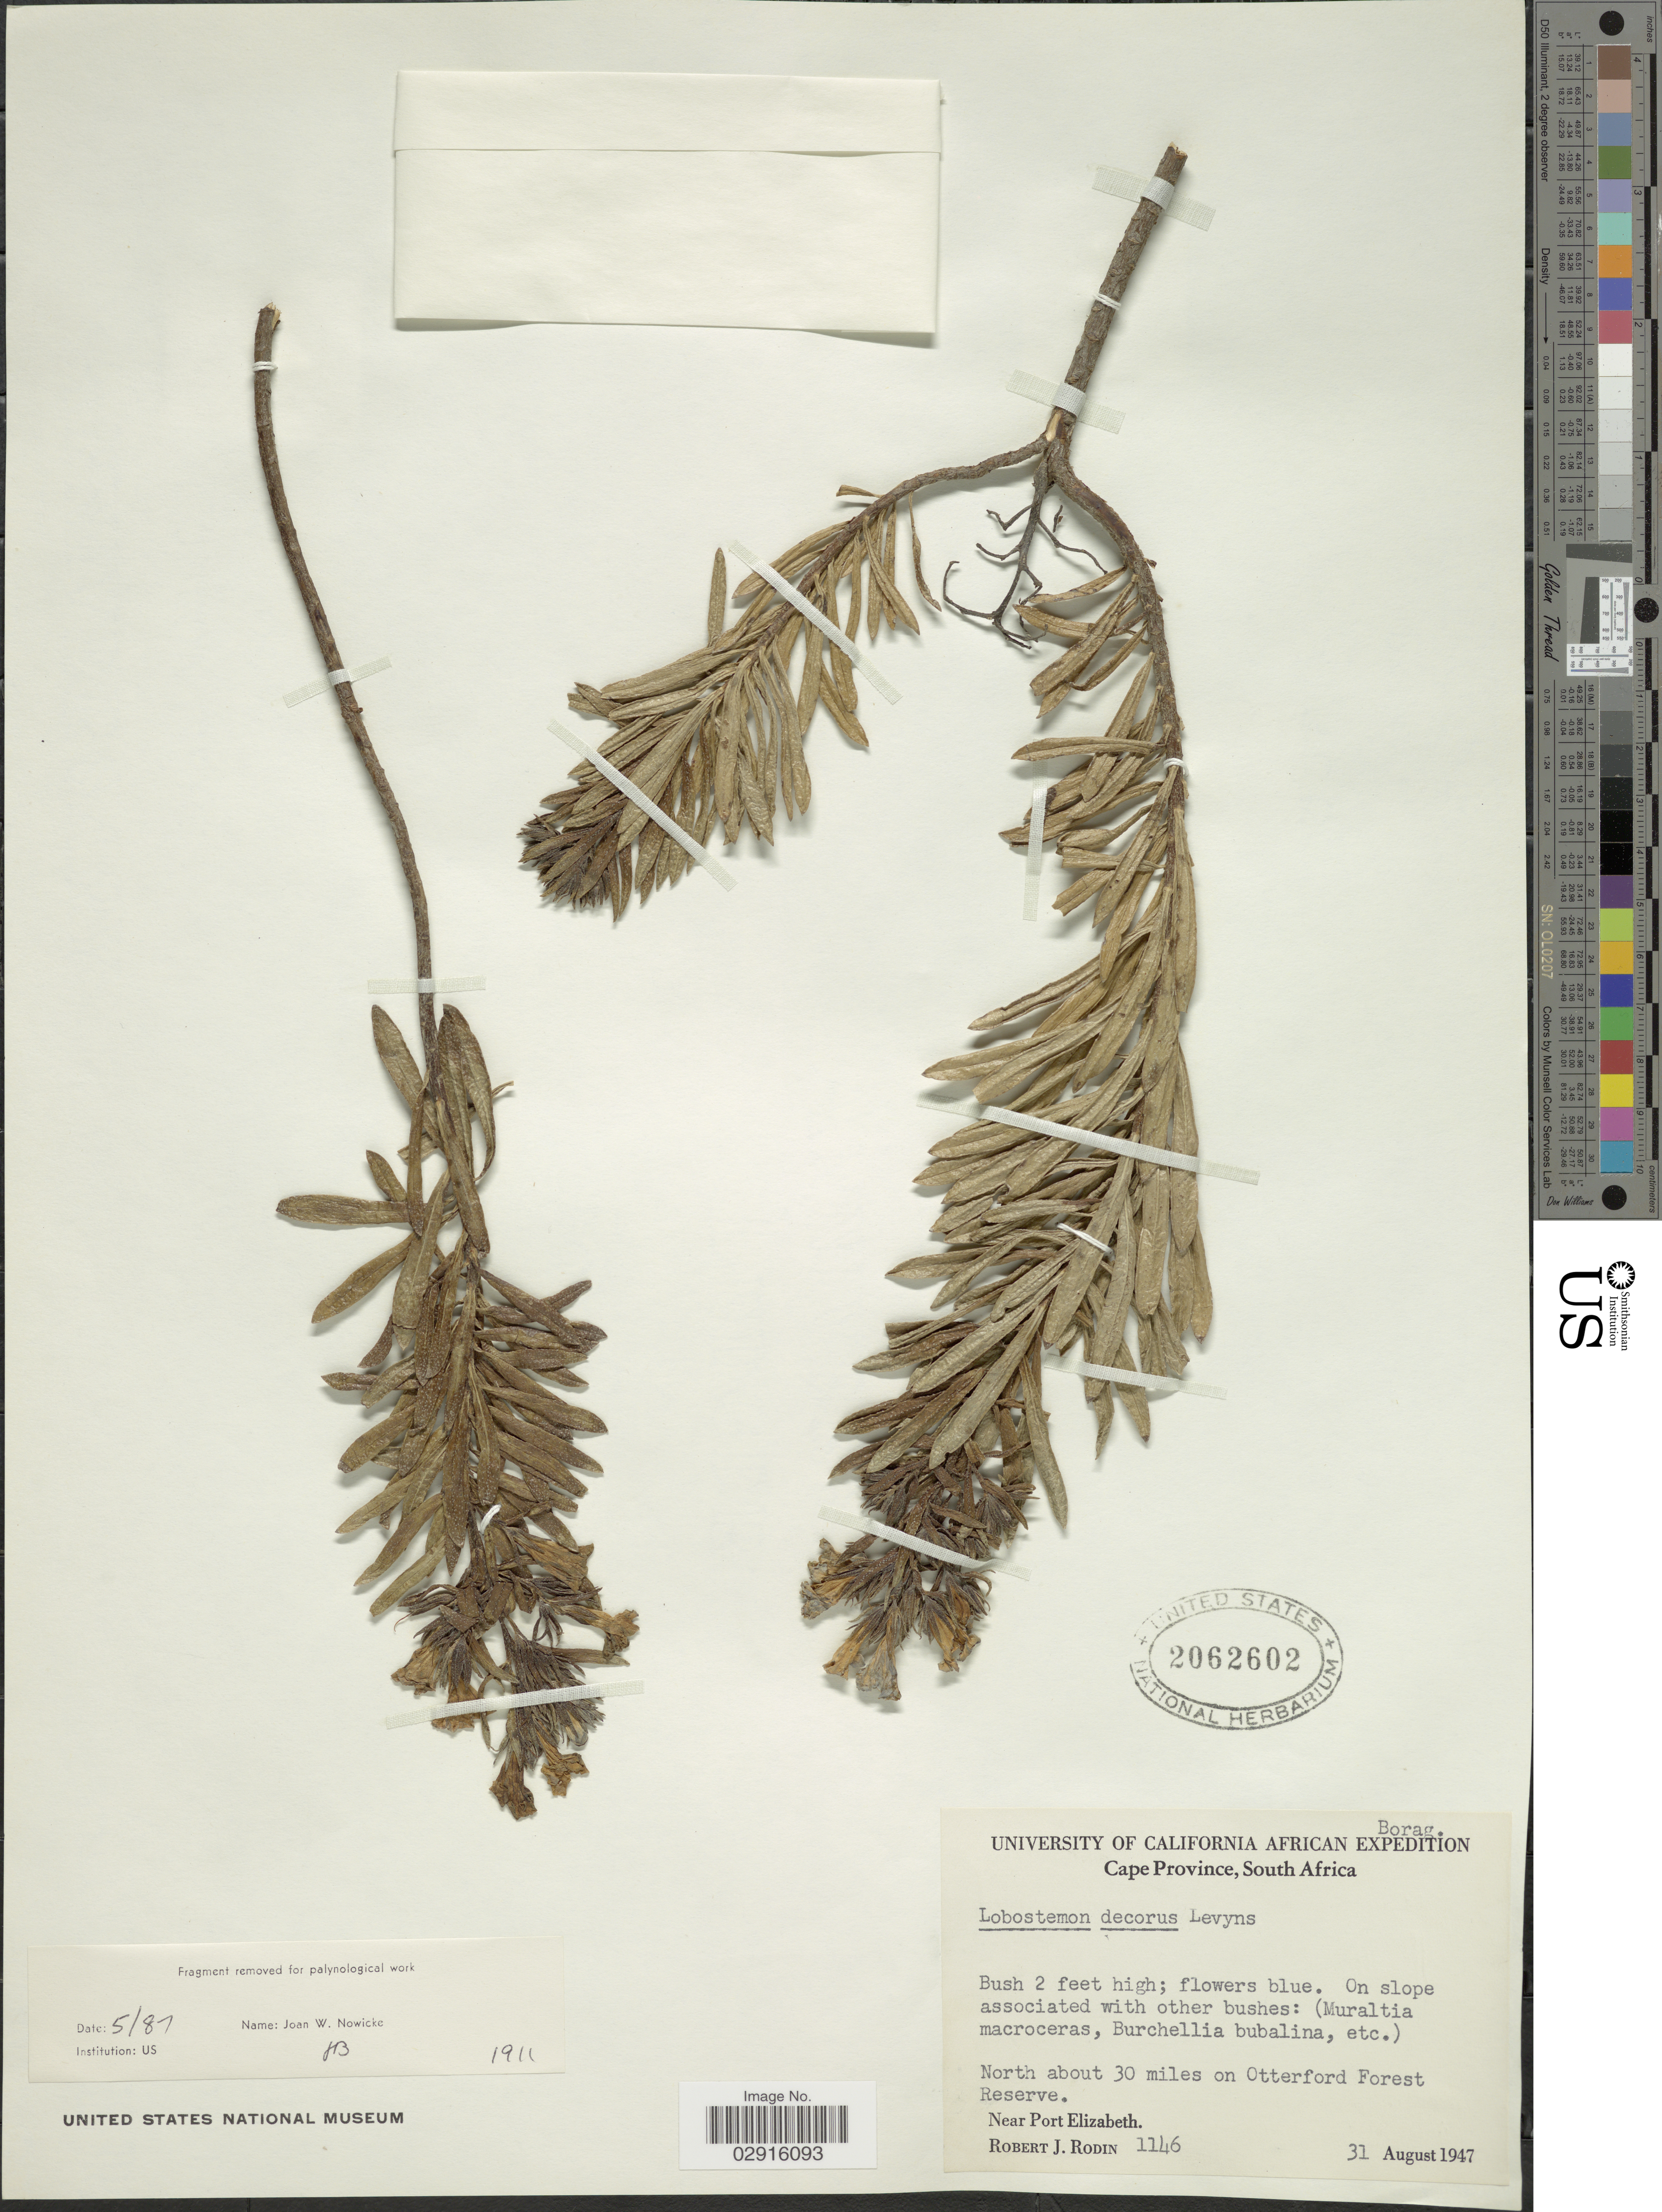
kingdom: Plantae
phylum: Tracheophyta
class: Magnoliopsida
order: Boraginales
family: Boraginaceae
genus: Lobostemon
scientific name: Lobostemon decorus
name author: Levyns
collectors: R. J. Rodin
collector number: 1146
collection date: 1947-08-31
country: South Africa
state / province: Eastern Cape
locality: North about 30 miles on Otterford Forest Reserve. Near Port Elizabeth.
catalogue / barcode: US 2062602